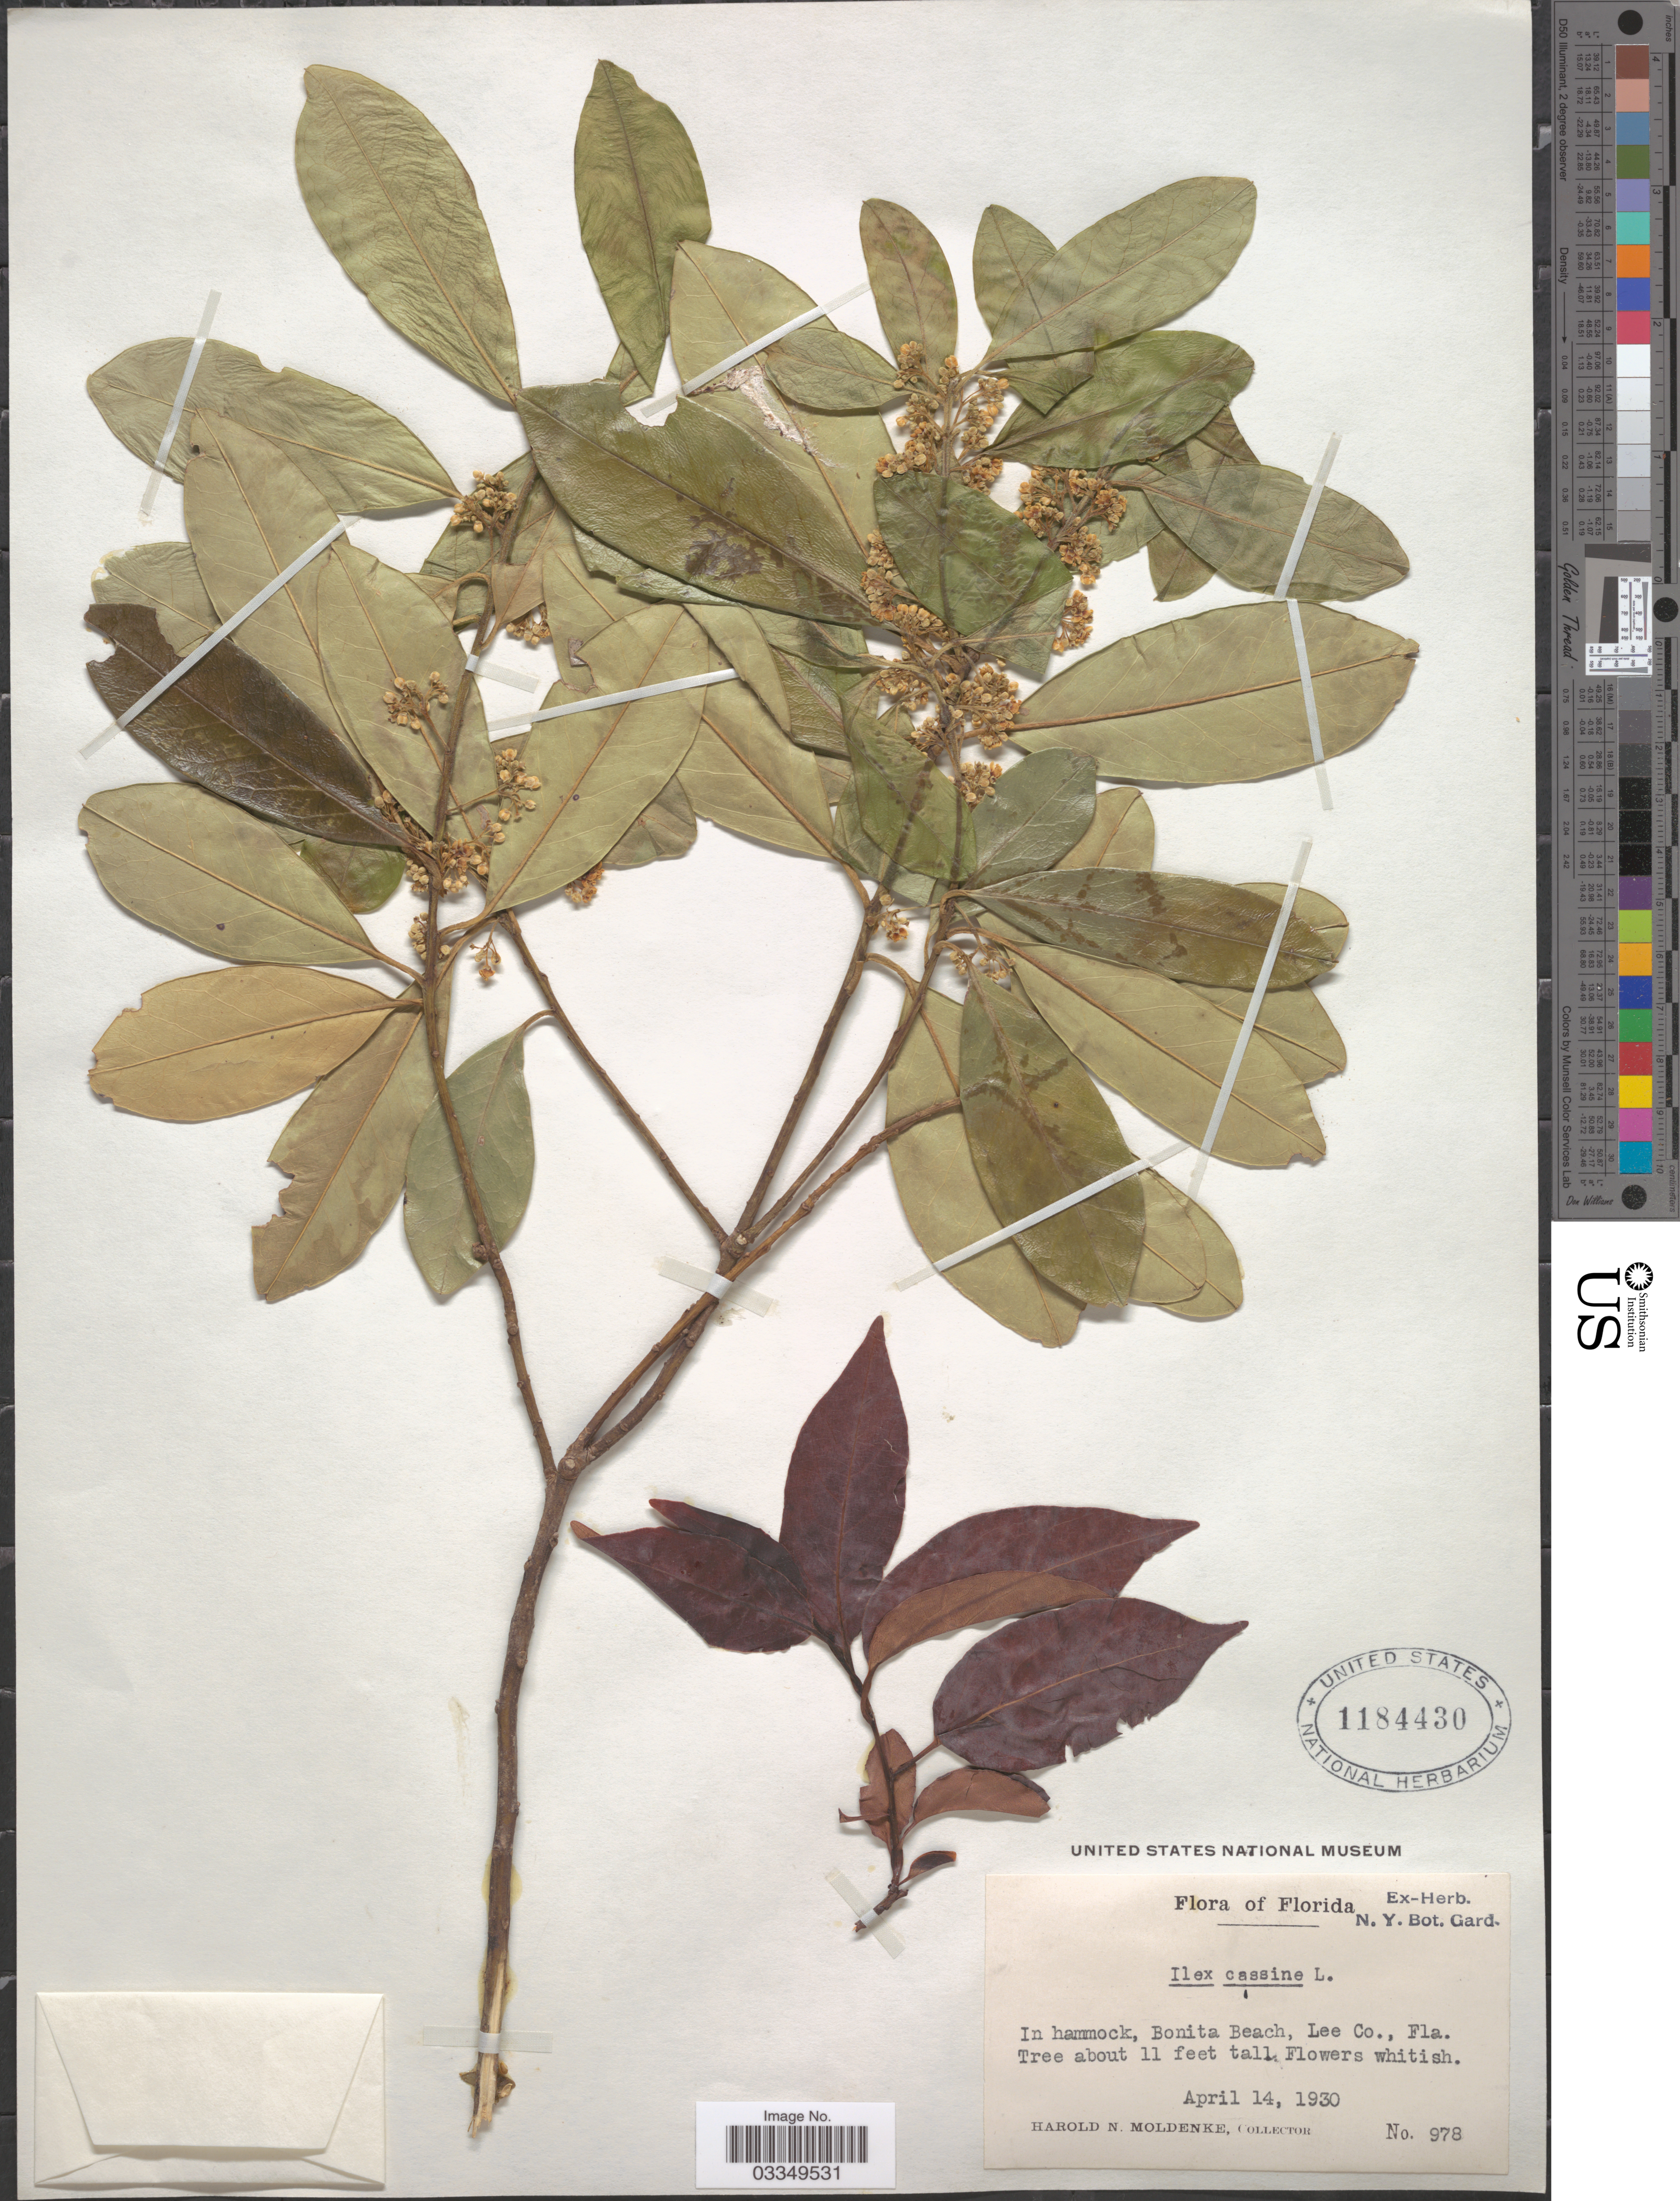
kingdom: Plantae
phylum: Tracheophyta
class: Magnoliopsida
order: Aquifoliales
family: Aquifoliaceae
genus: Ilex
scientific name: Ilex cassine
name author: L.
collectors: H. N. Moldenke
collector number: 978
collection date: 1930-04-14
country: United States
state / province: Florida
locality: In hammock, Bonita Beach, Lee Co.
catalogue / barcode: US 1184430